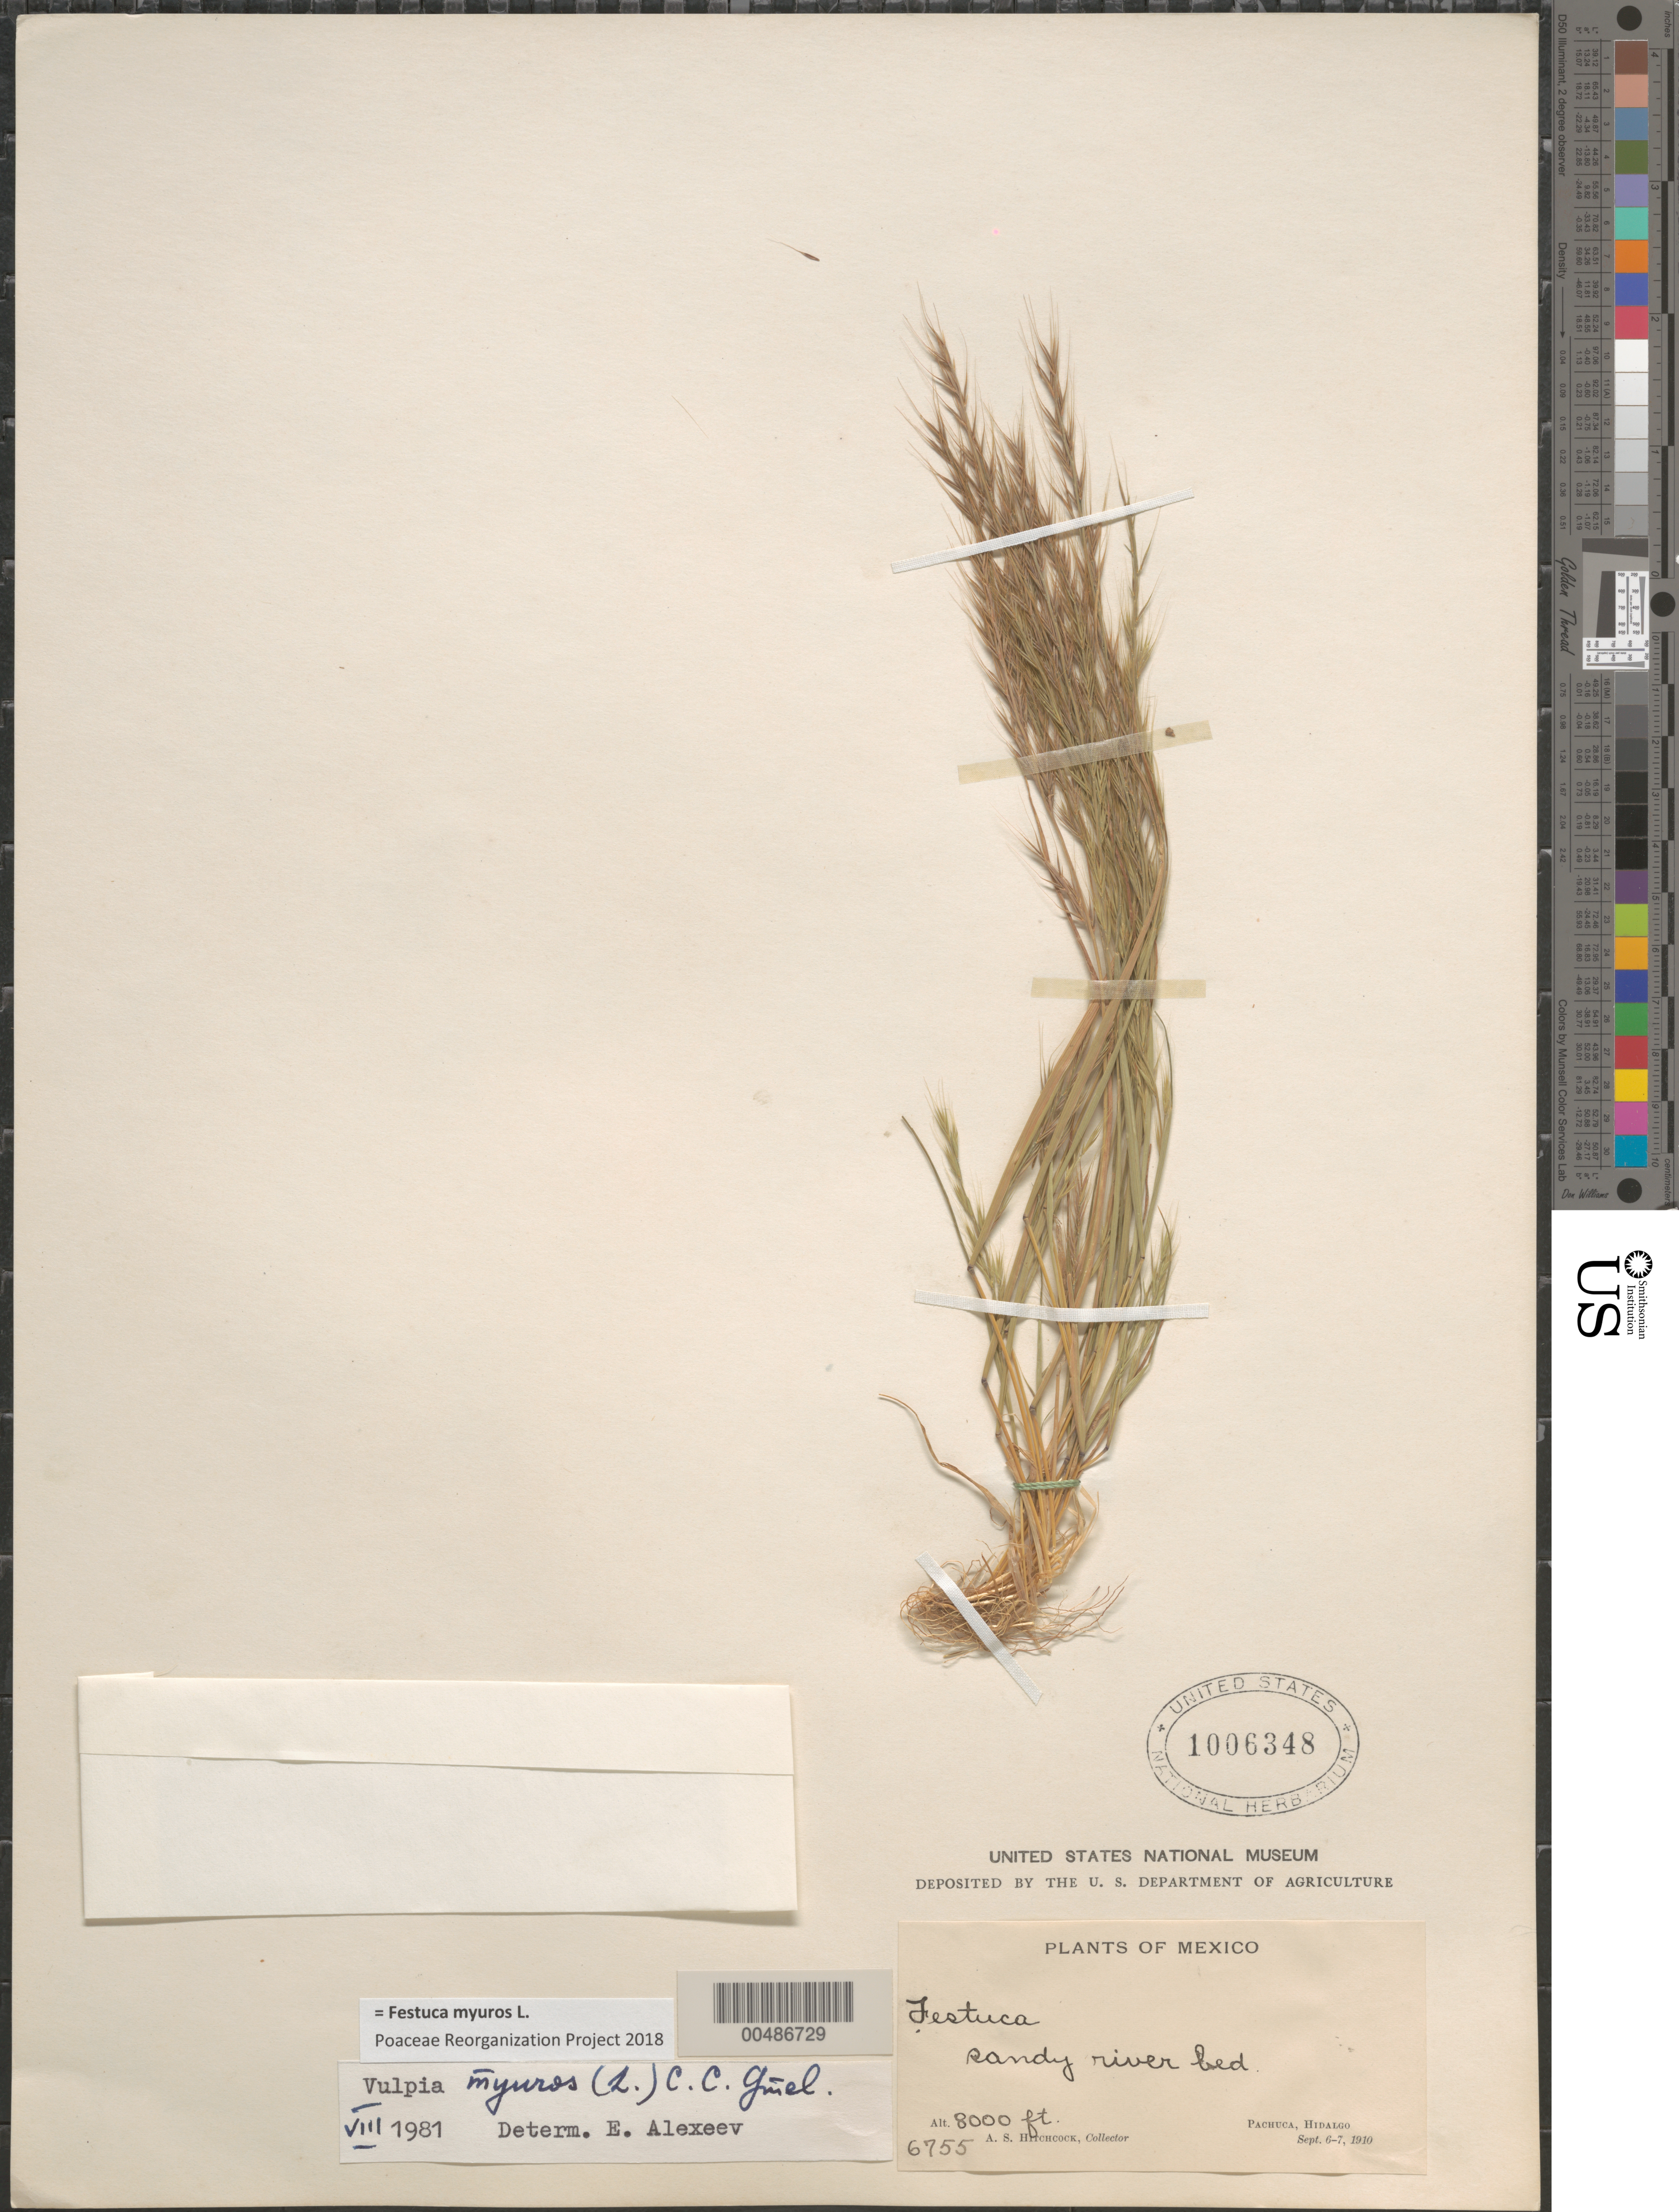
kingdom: Plantae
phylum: Tracheophyta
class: Liliopsida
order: Poales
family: Poaceae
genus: Festuca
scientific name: Festuca myuros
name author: L.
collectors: A. S. Hitchcock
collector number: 6755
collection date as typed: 6 Sep 1910 to 7 Sep 1910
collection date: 1910-09-06/1910-09-07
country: Mexico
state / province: Hidalgo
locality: Pachuca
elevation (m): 2438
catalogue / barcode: US 1006348